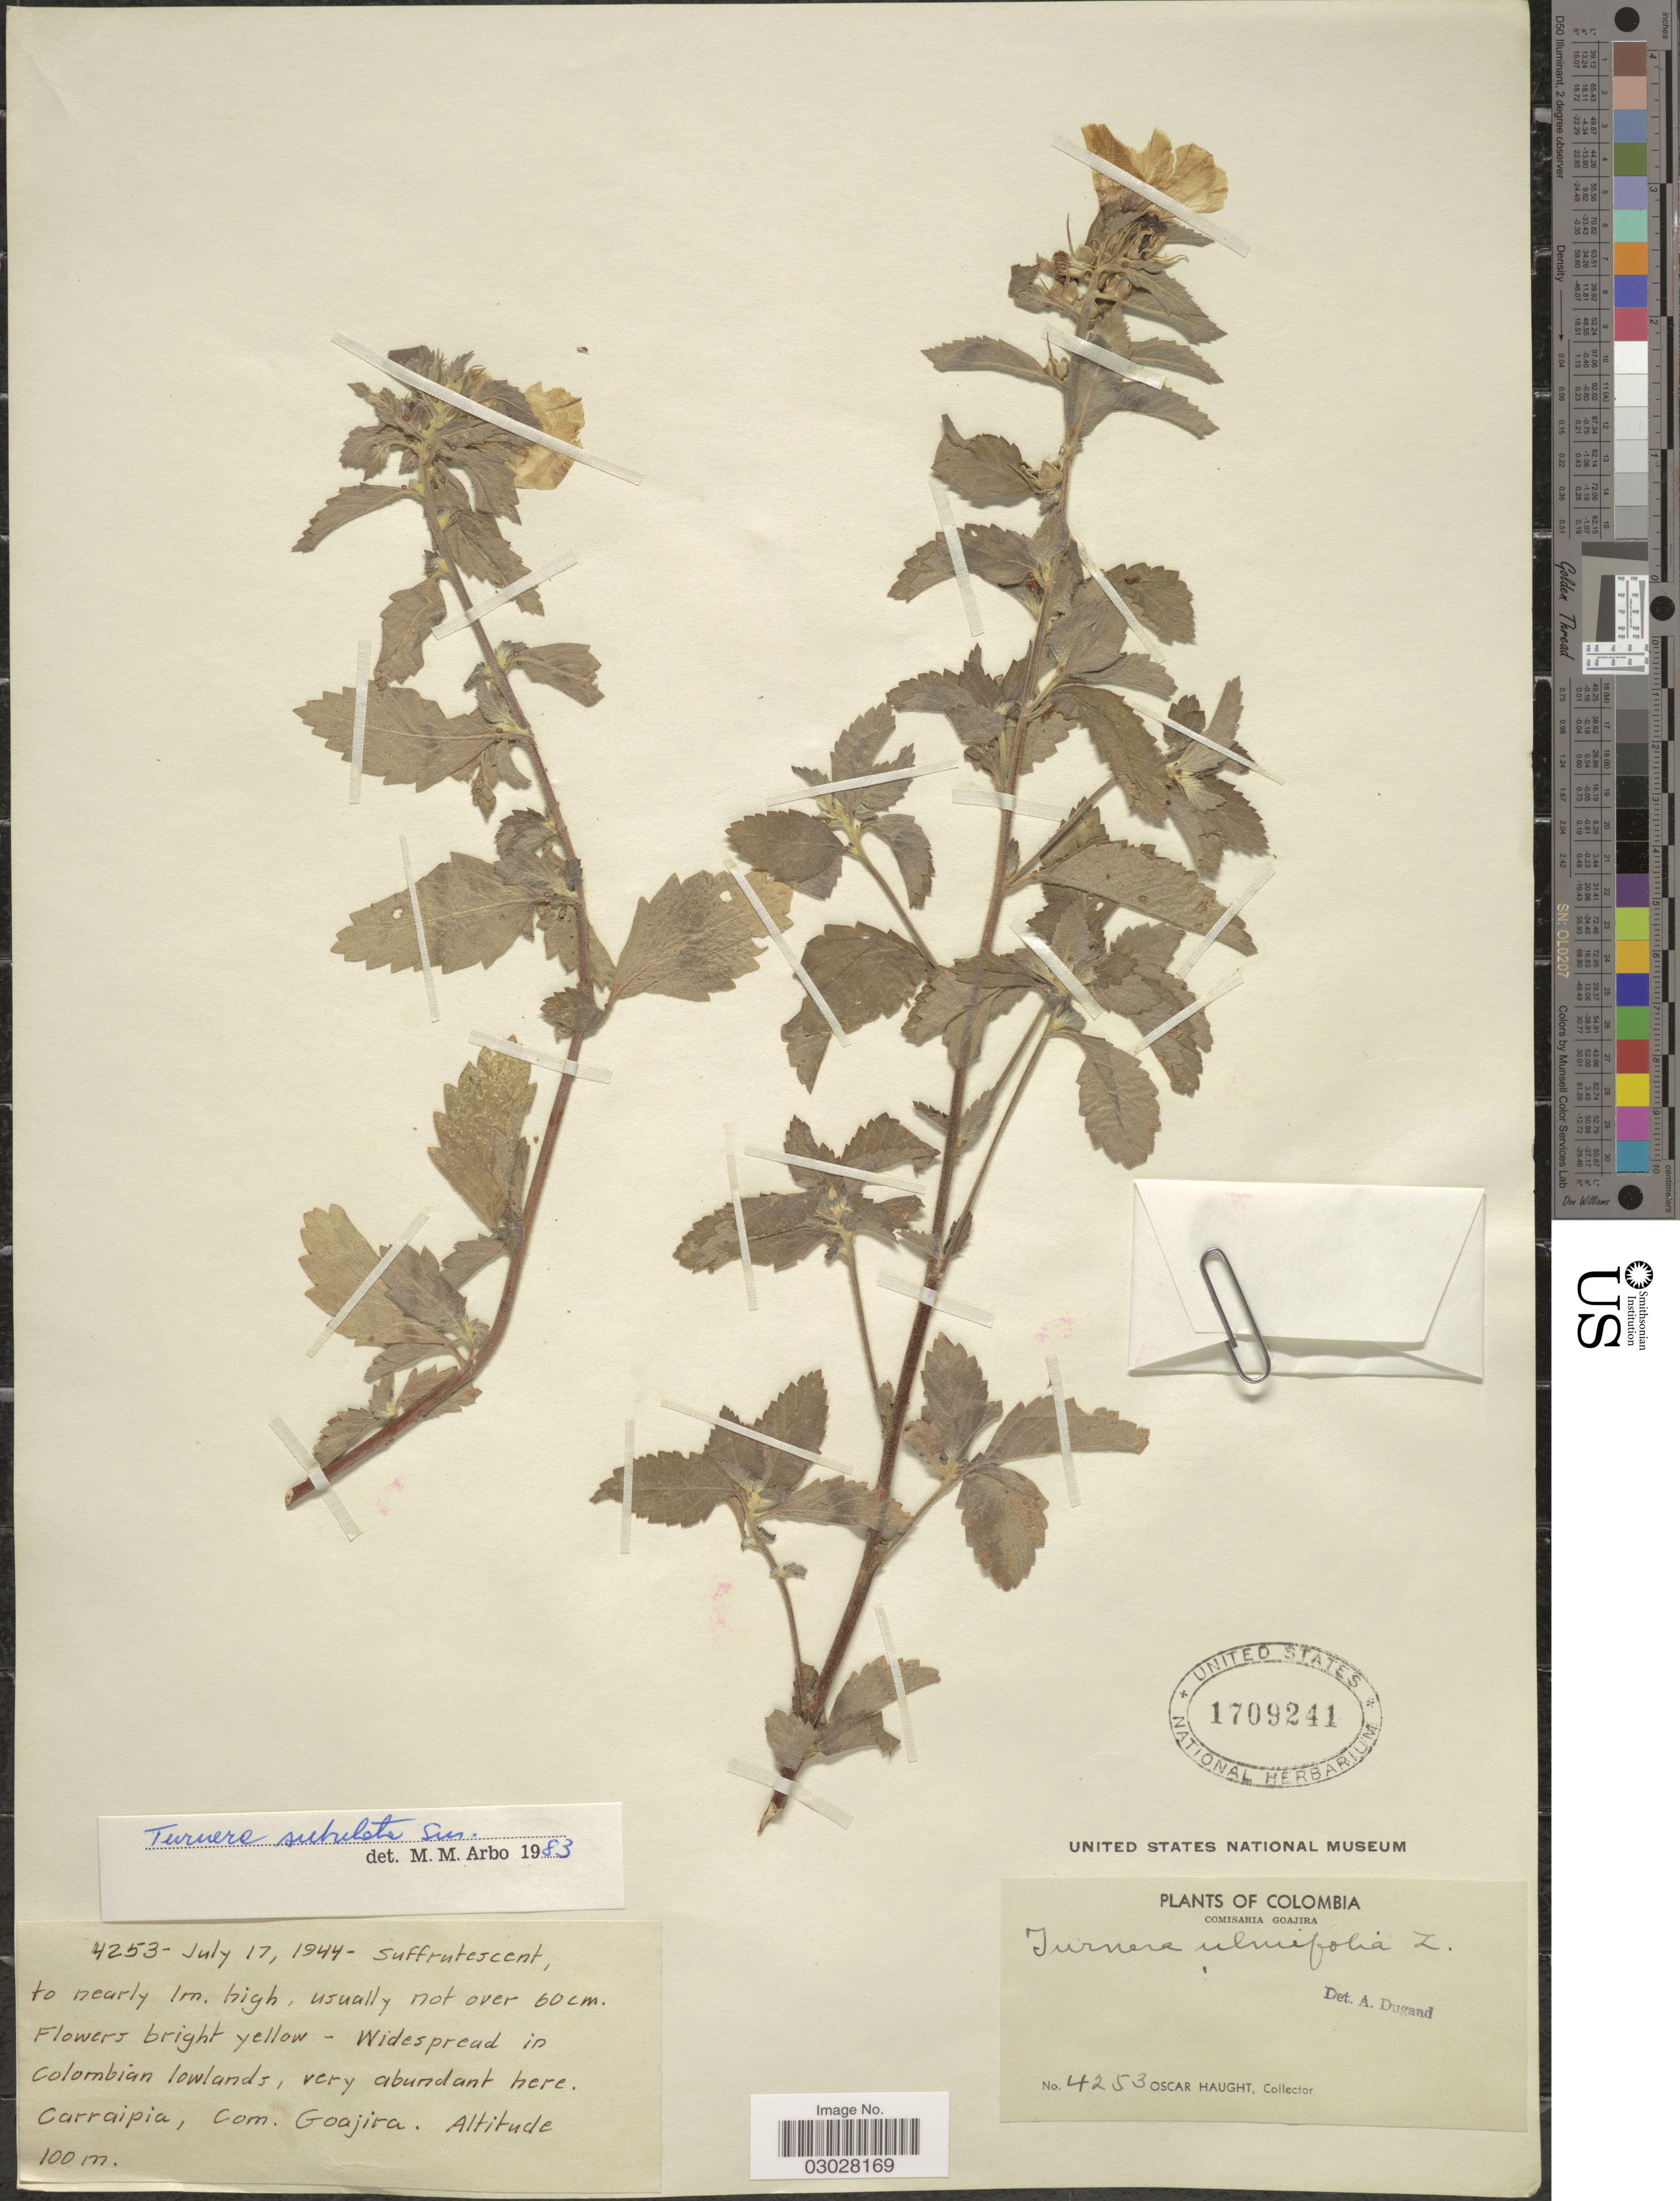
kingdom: Plantae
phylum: Tracheophyta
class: Magnoliopsida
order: Malpighiales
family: Turneraceae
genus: Turnera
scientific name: Turnera subulata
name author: Sm.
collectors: O. L. Haught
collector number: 4253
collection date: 1944-07-17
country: Colombia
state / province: La Guajira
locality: Comisaria Goajira. Carraipia.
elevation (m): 100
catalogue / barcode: US 1709241